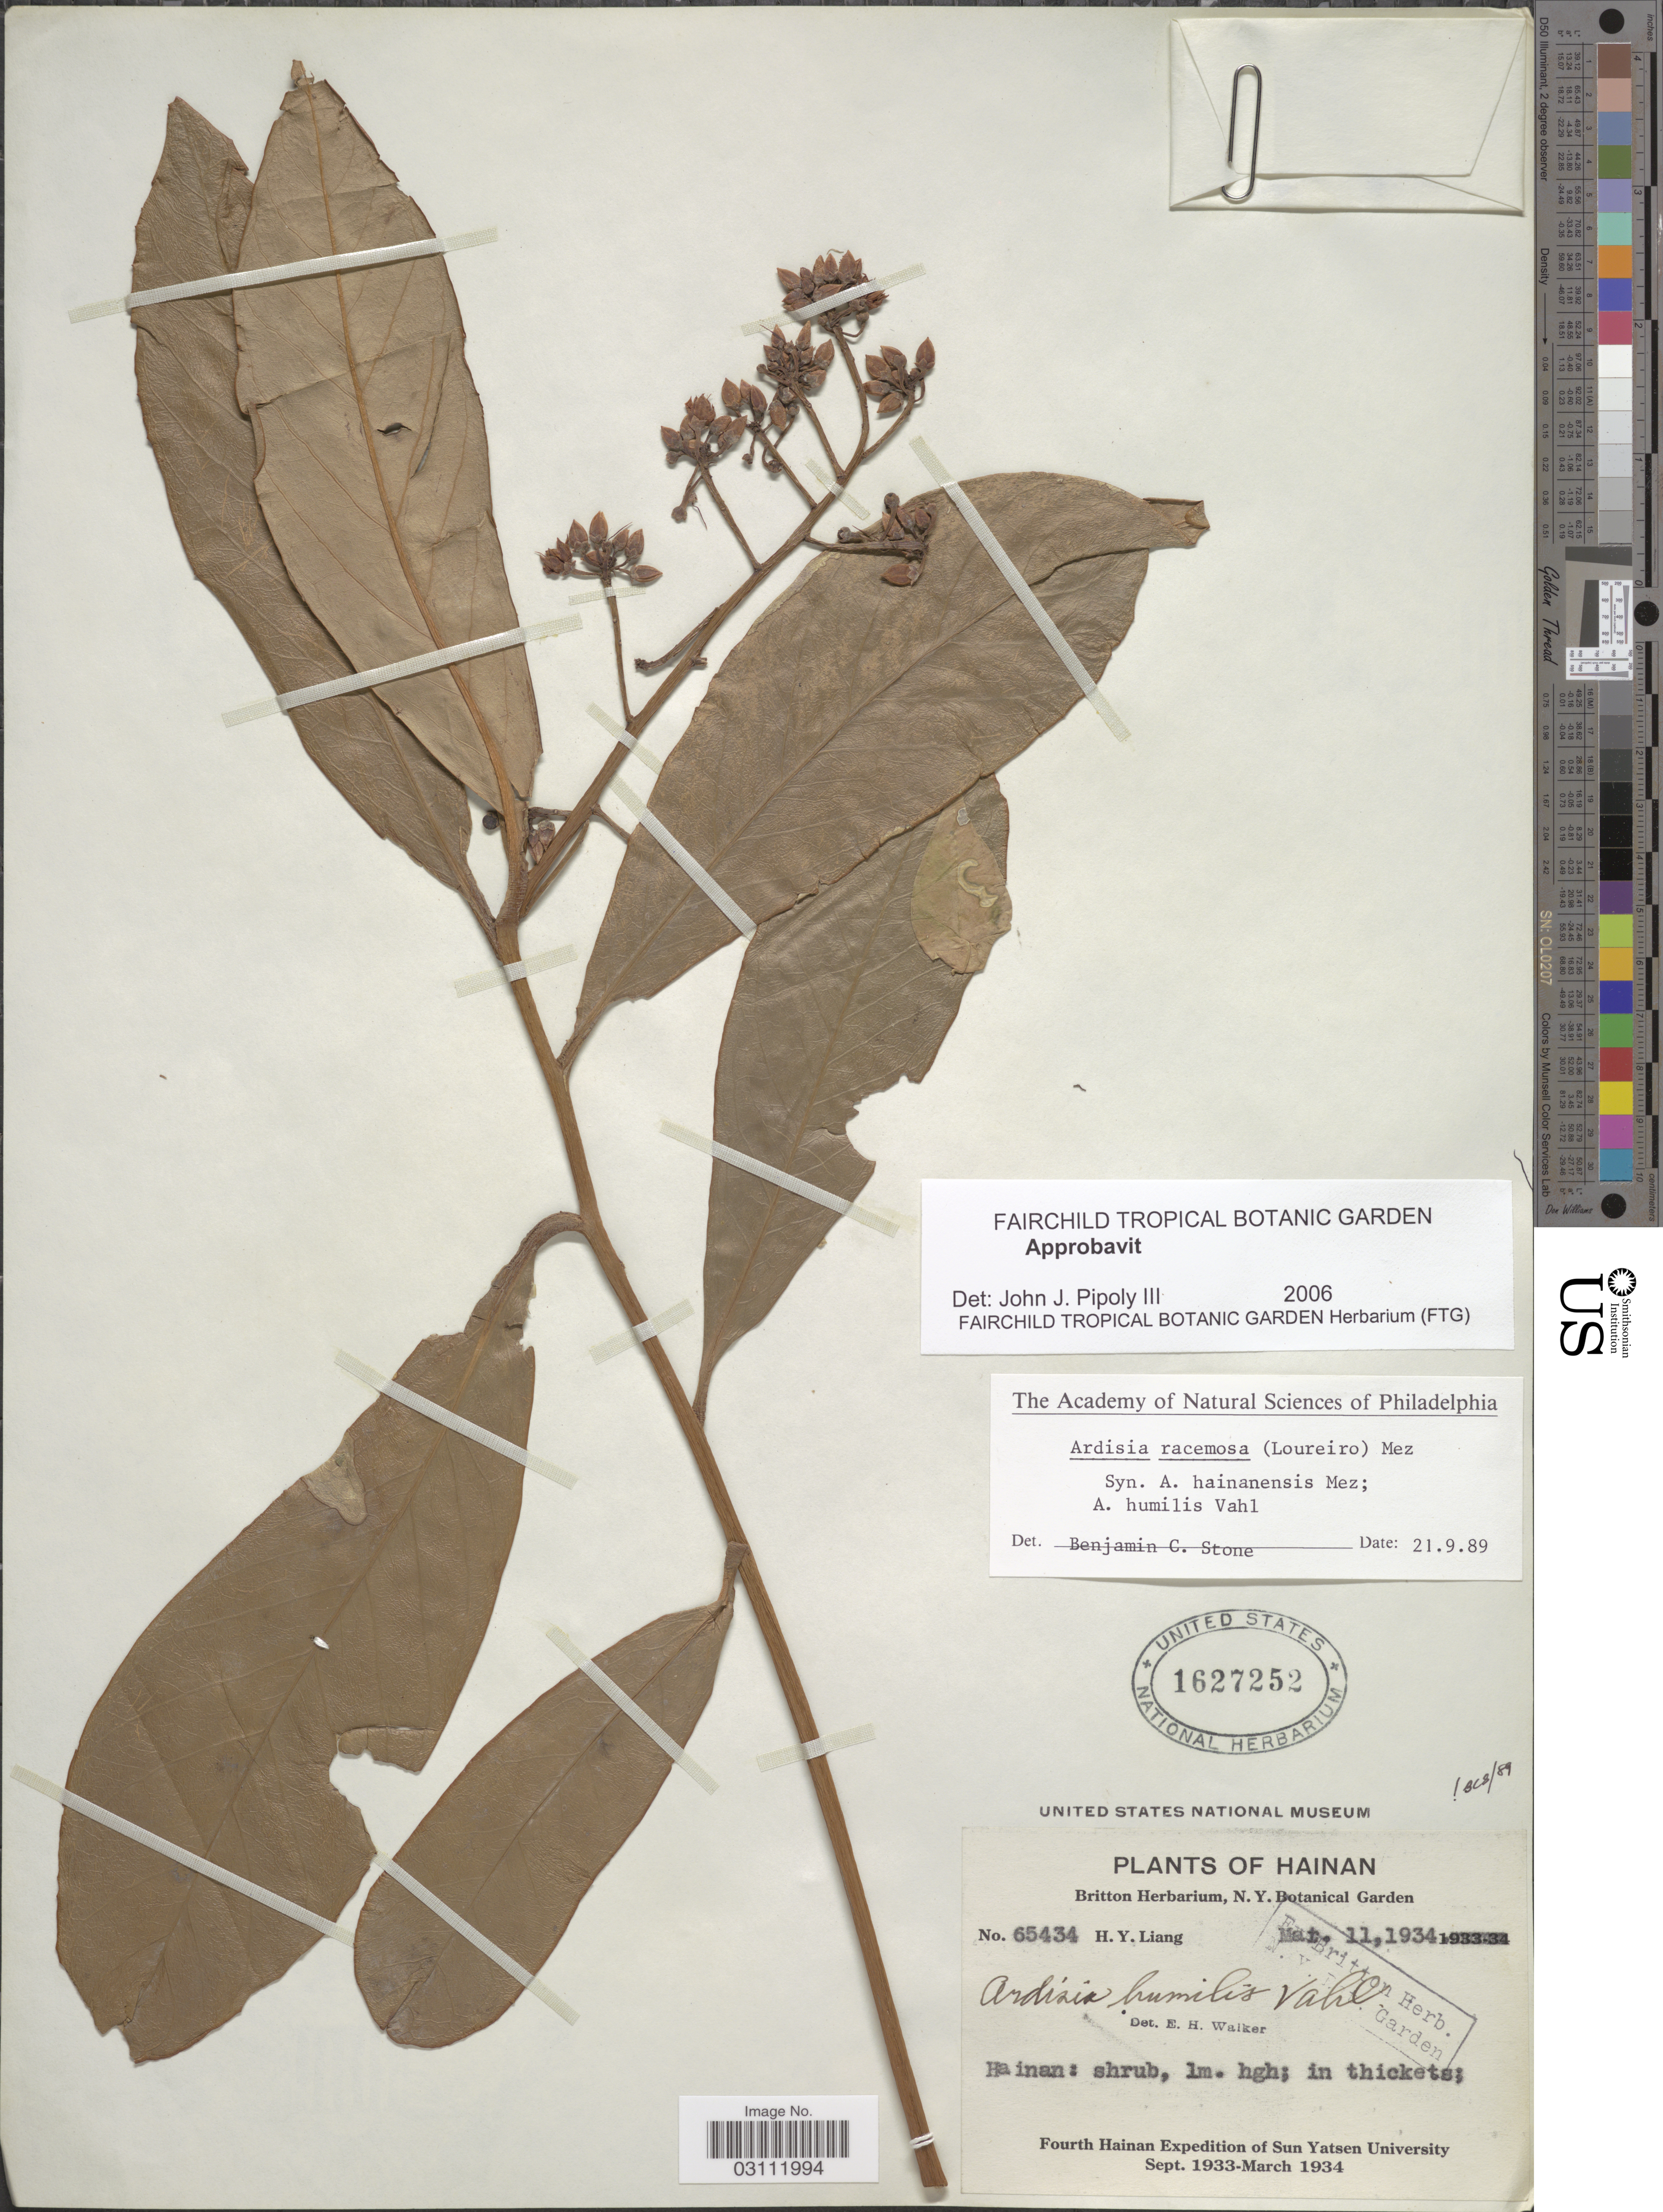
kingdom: Plantae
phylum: Tracheophyta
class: Magnoliopsida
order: Ericales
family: Primulaceae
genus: Ardisia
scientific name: Ardisia racemosa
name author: R.T. Baker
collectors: H. Y. Liang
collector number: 65434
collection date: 1934-03-11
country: China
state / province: Hainan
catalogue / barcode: US 1627252